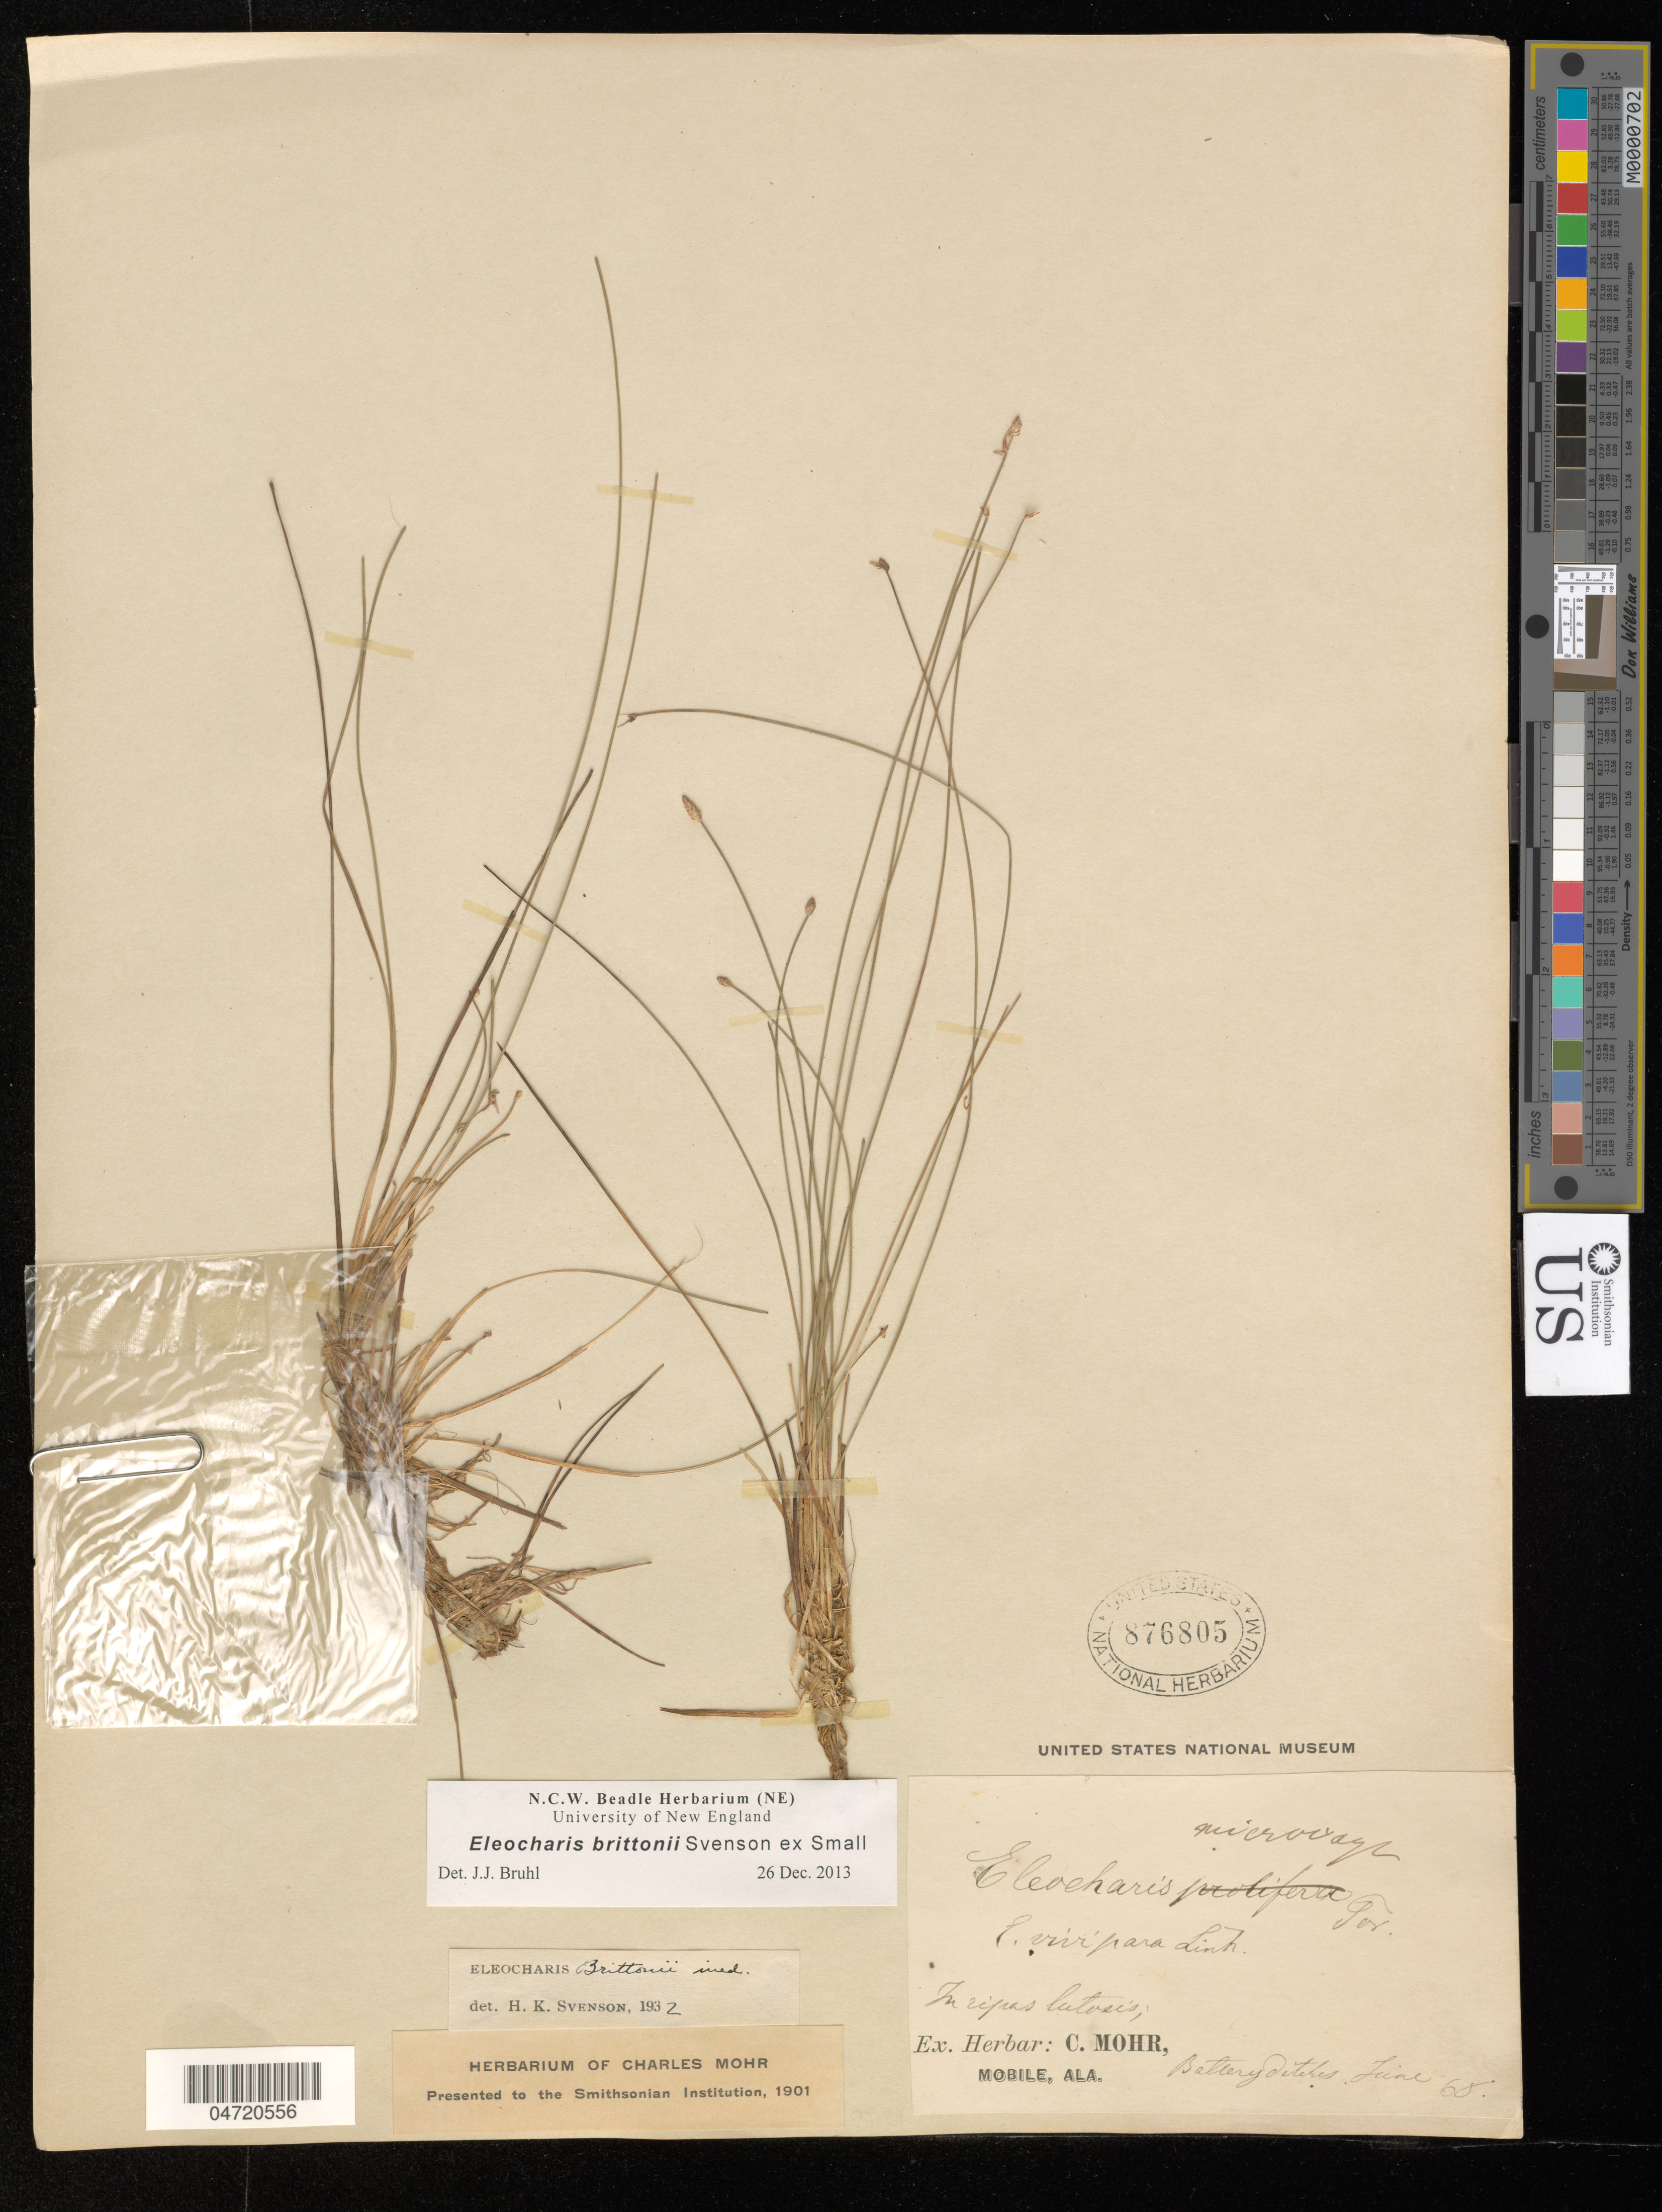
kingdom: Plantae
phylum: Tracheophyta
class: Liliopsida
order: Poales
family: Cyperaceae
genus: Eleocharis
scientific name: Eleocharis brittonii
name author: Svenson ex Small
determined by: Bruhl, J. J., (NE), University of New England (AUSTRALIA)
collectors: C. T. Mohr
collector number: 68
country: United States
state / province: Alabama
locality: Mobile.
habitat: Battery ditches line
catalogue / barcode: US 876805